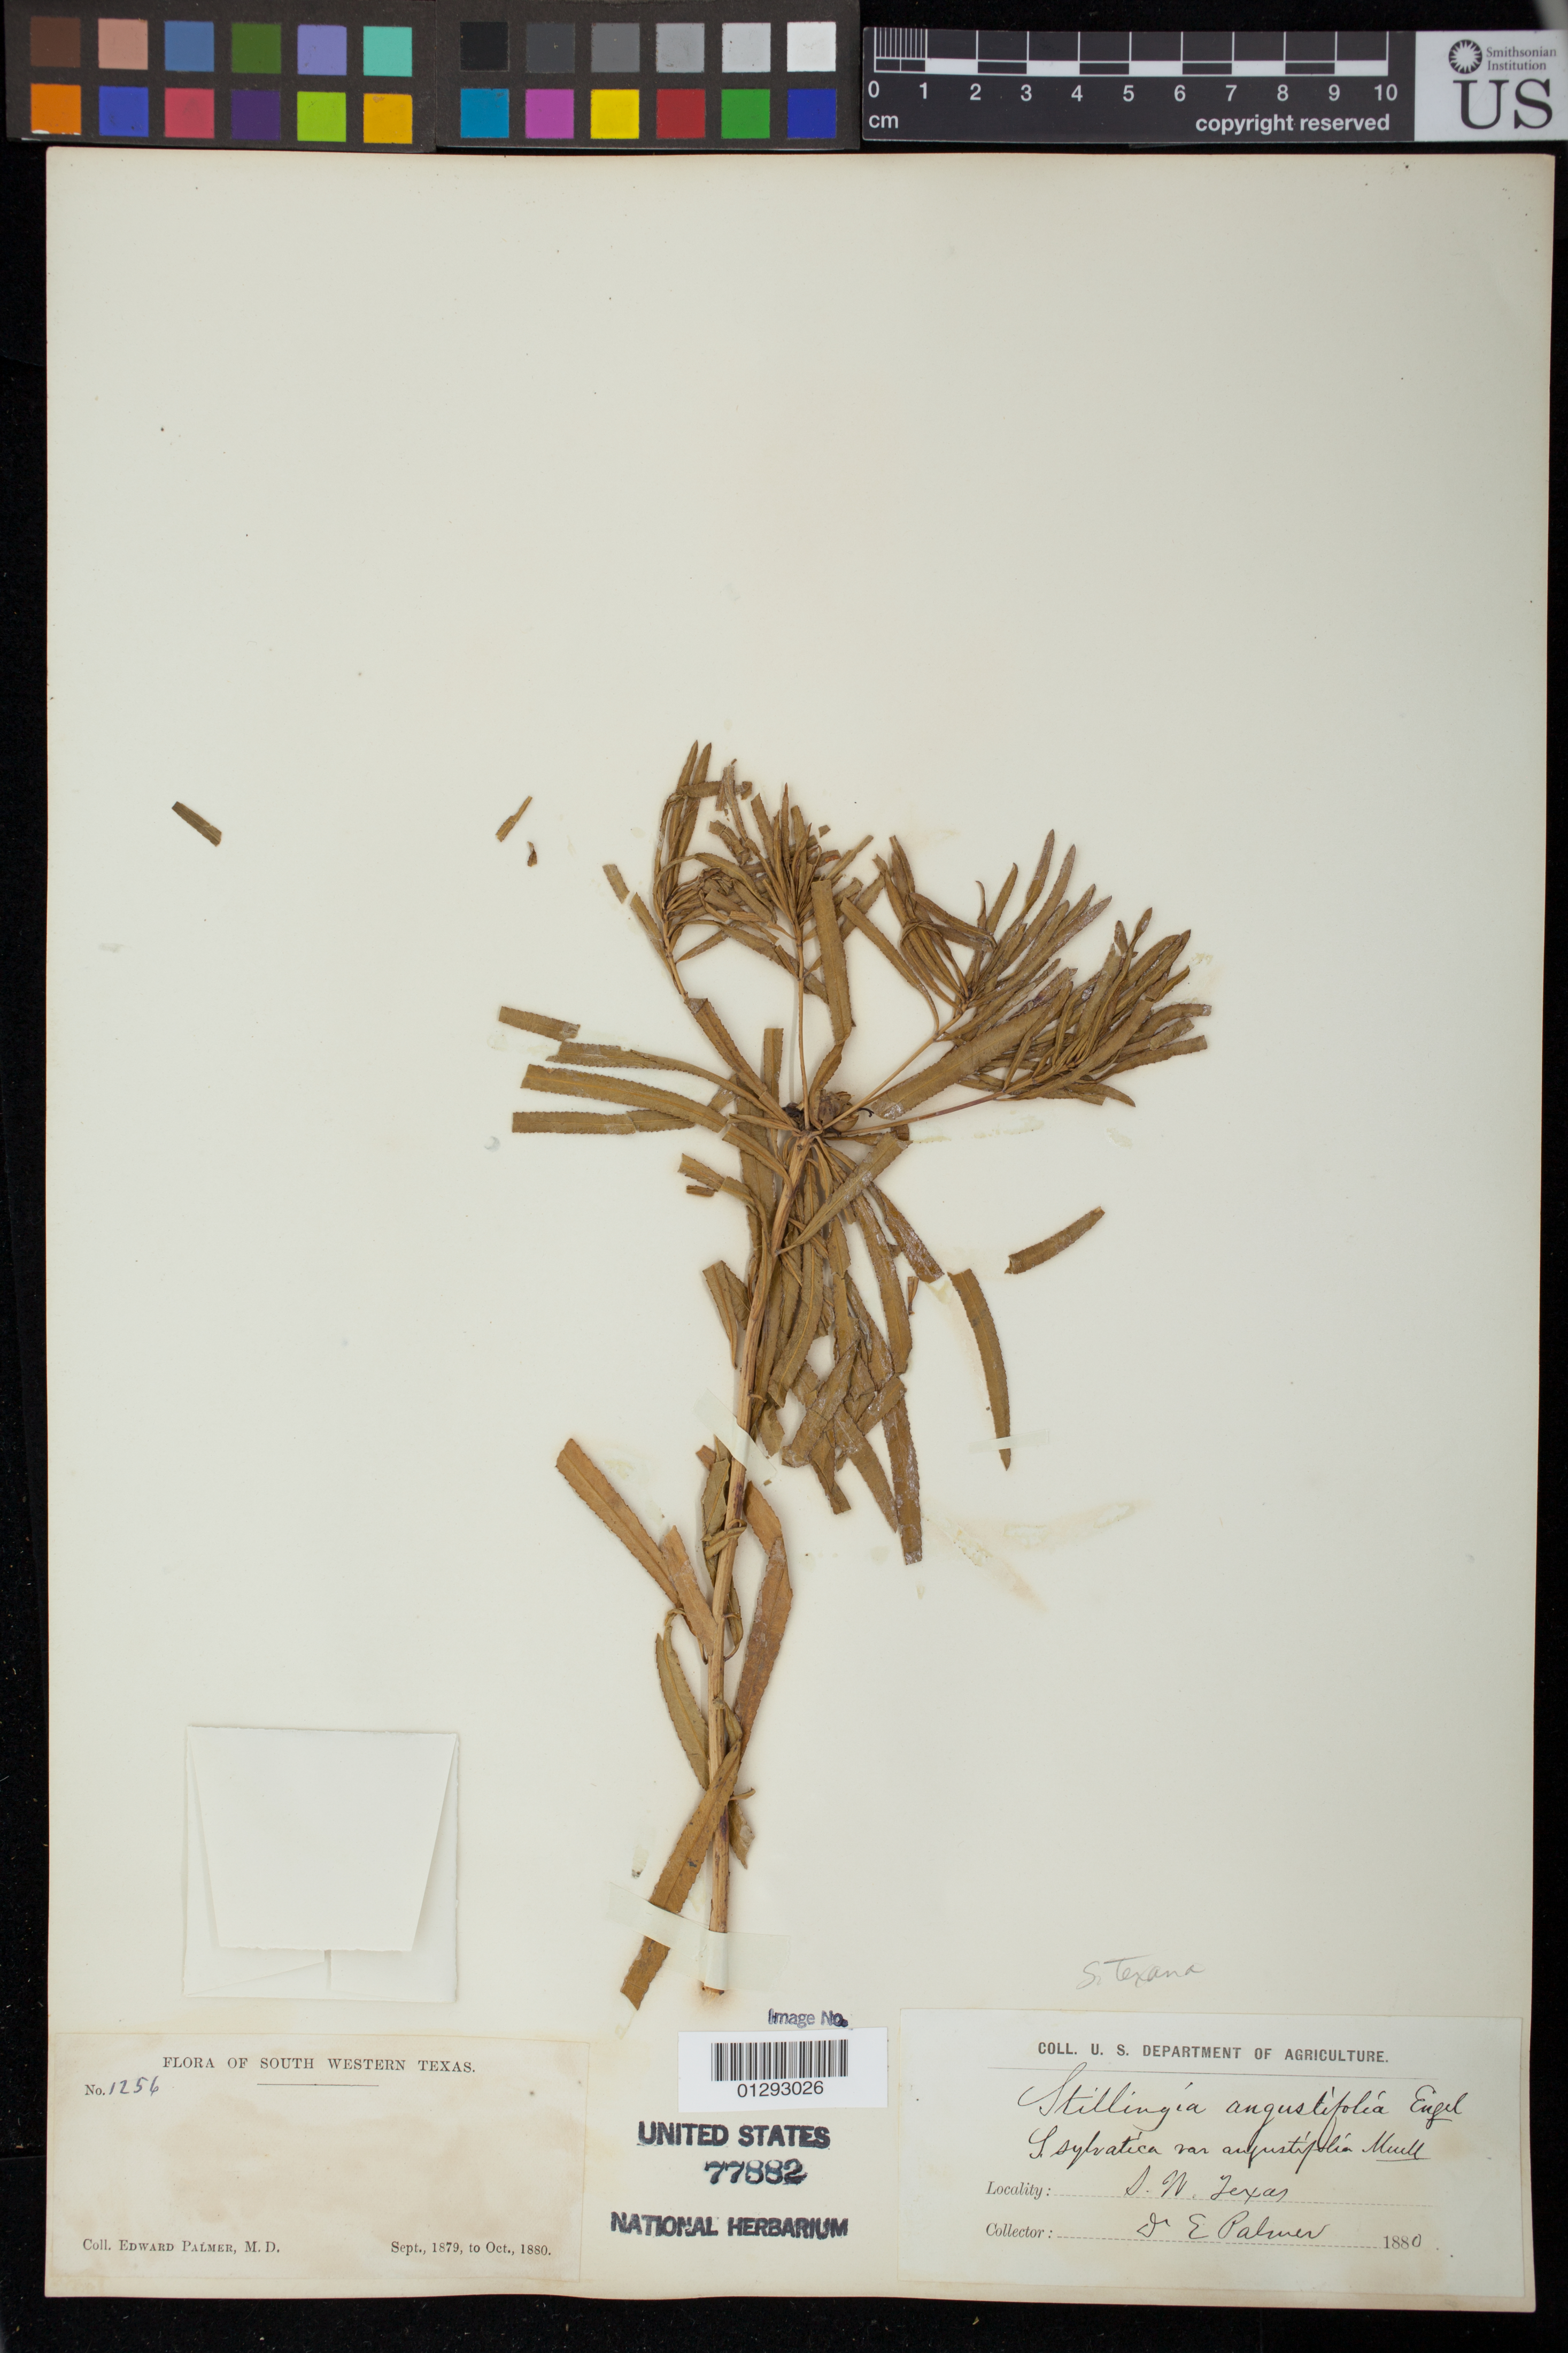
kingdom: Plantae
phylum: Tracheophyta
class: Magnoliopsida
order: Malpighiales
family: Euphorbiaceae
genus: Stillingia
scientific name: Stillingia texana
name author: I.M. Johnst.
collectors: E. Palmer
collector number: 1256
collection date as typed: Sep 1879 to -- Oct 1880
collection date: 1879-09/1880-10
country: United States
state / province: Texas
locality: South Western Texas.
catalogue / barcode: US 77882